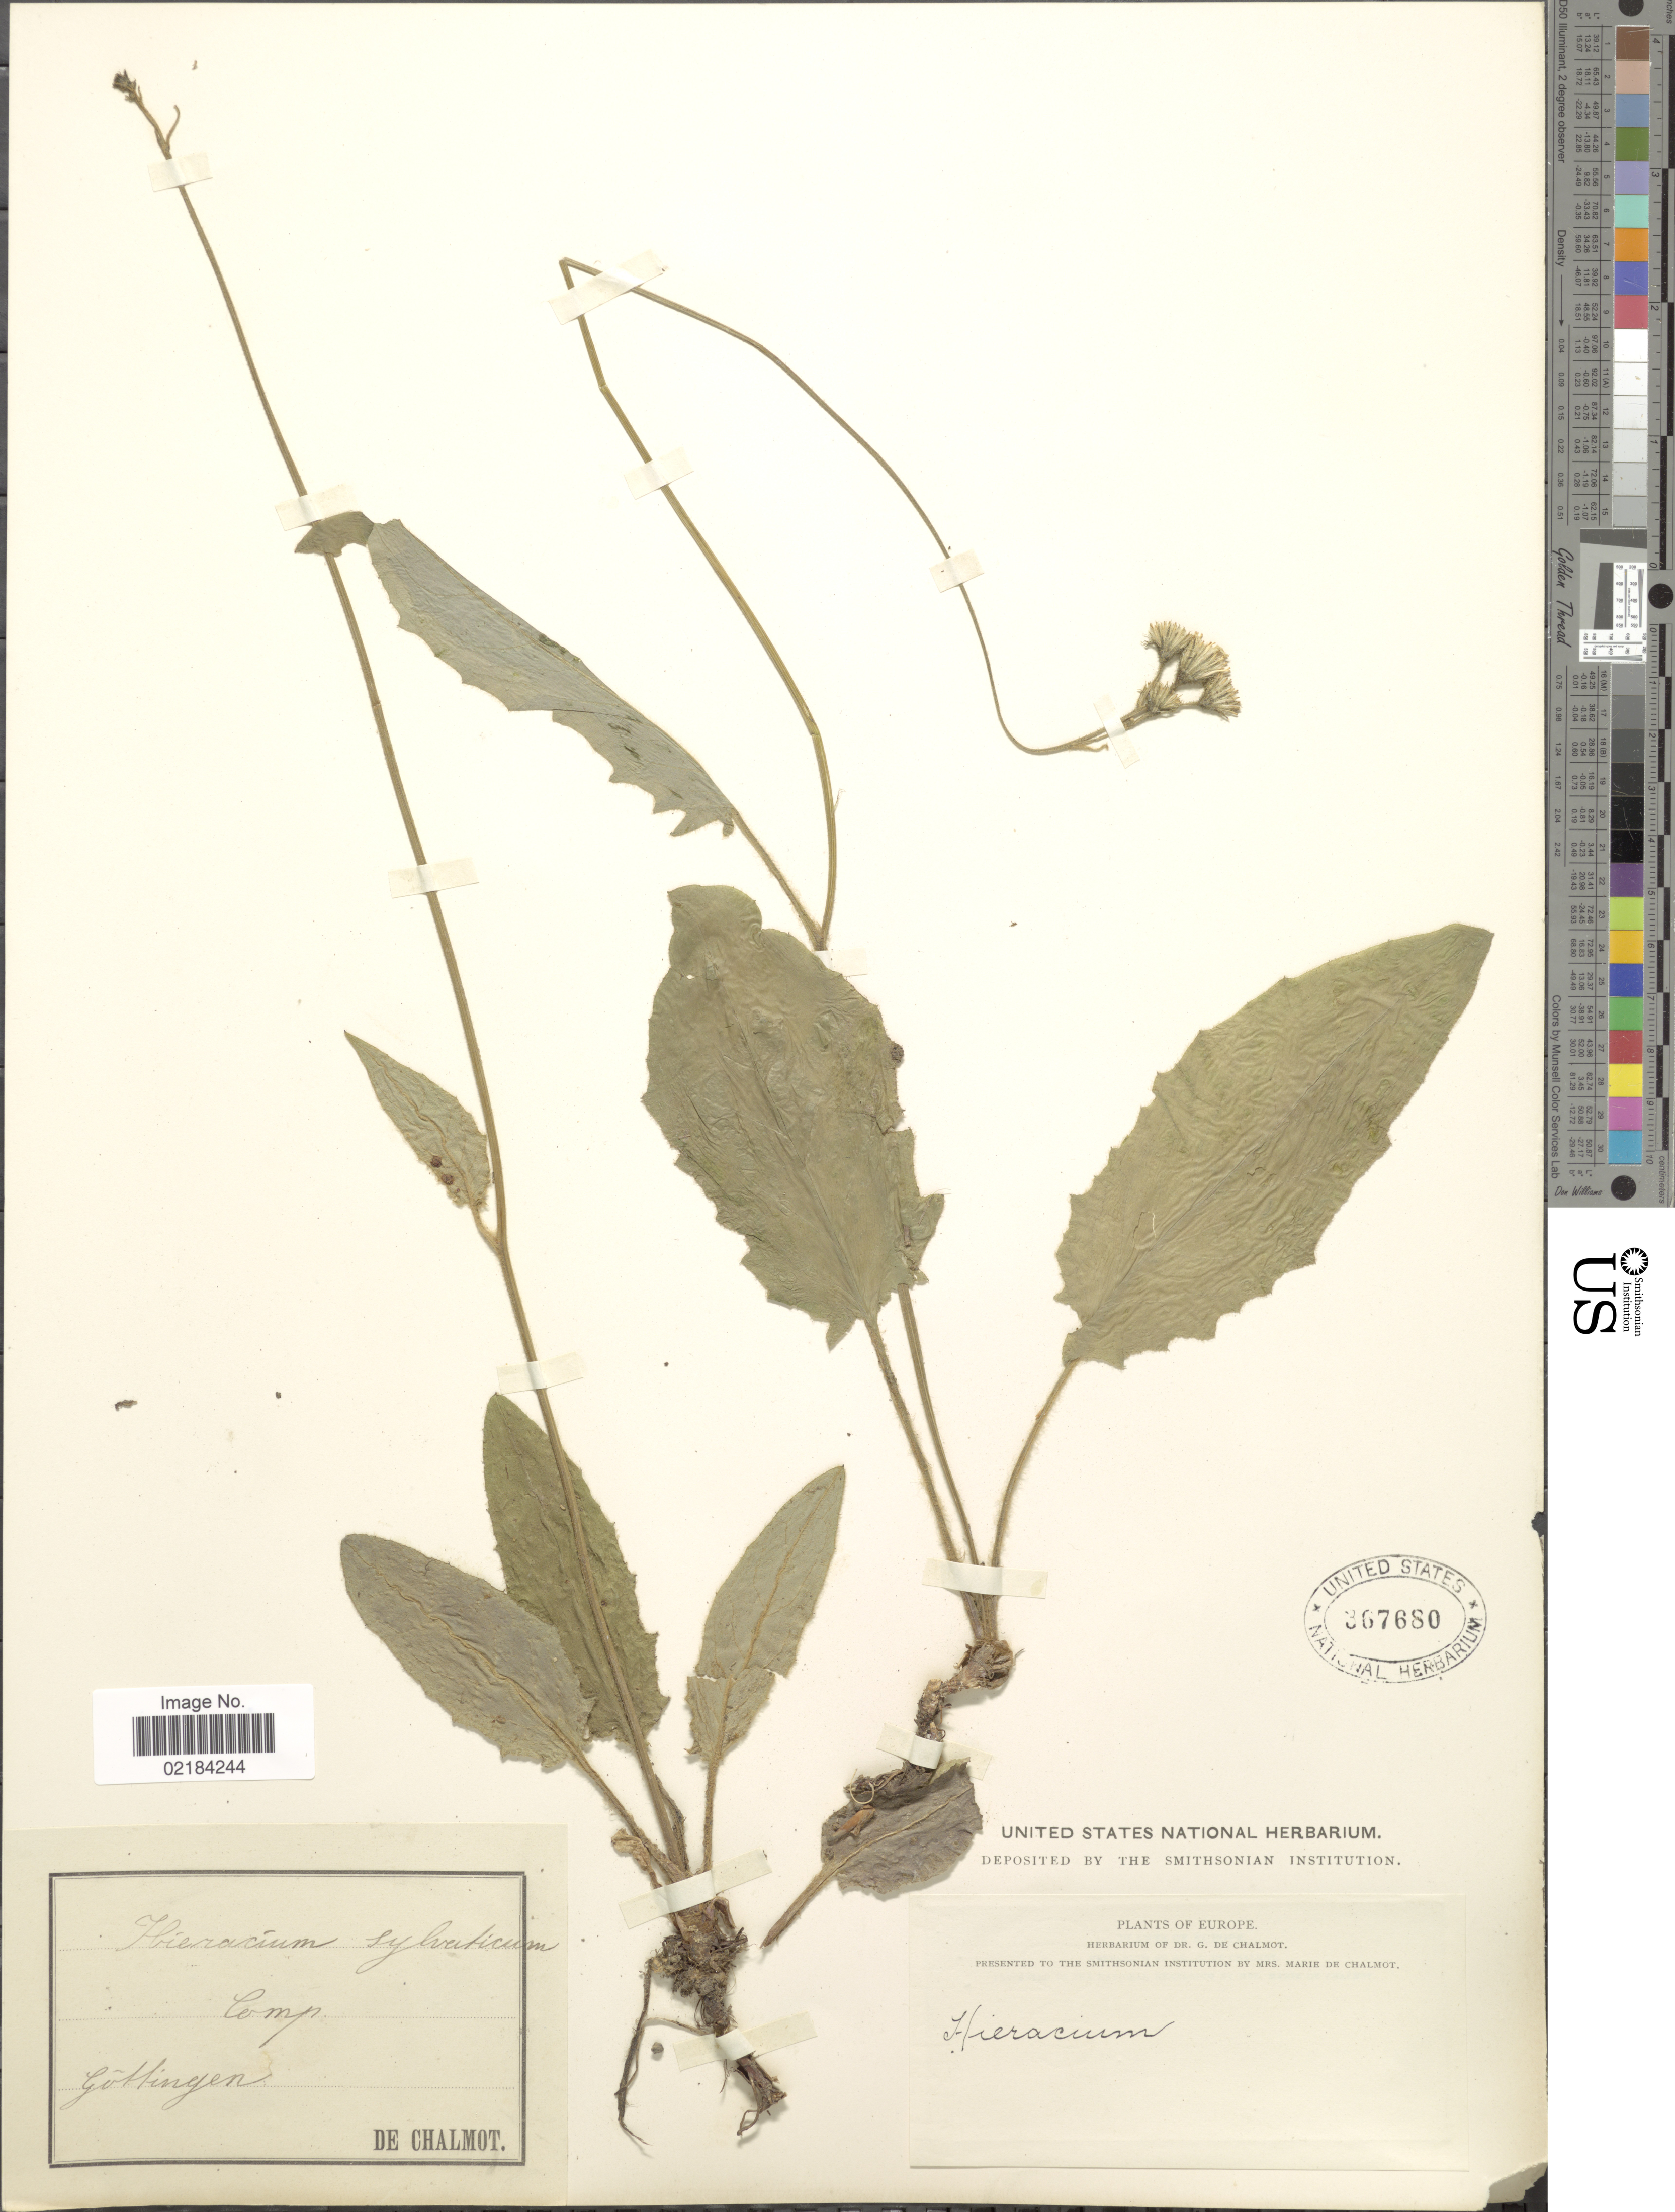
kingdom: Plantae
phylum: Tracheophyta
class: Magnoliopsida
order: Asterales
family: Asteraceae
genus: Hieracium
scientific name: Hieracium sylvaticum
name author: (L.) Gouan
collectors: G. de Chalmot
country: Germany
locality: Europe. Gottingen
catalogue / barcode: US 367680